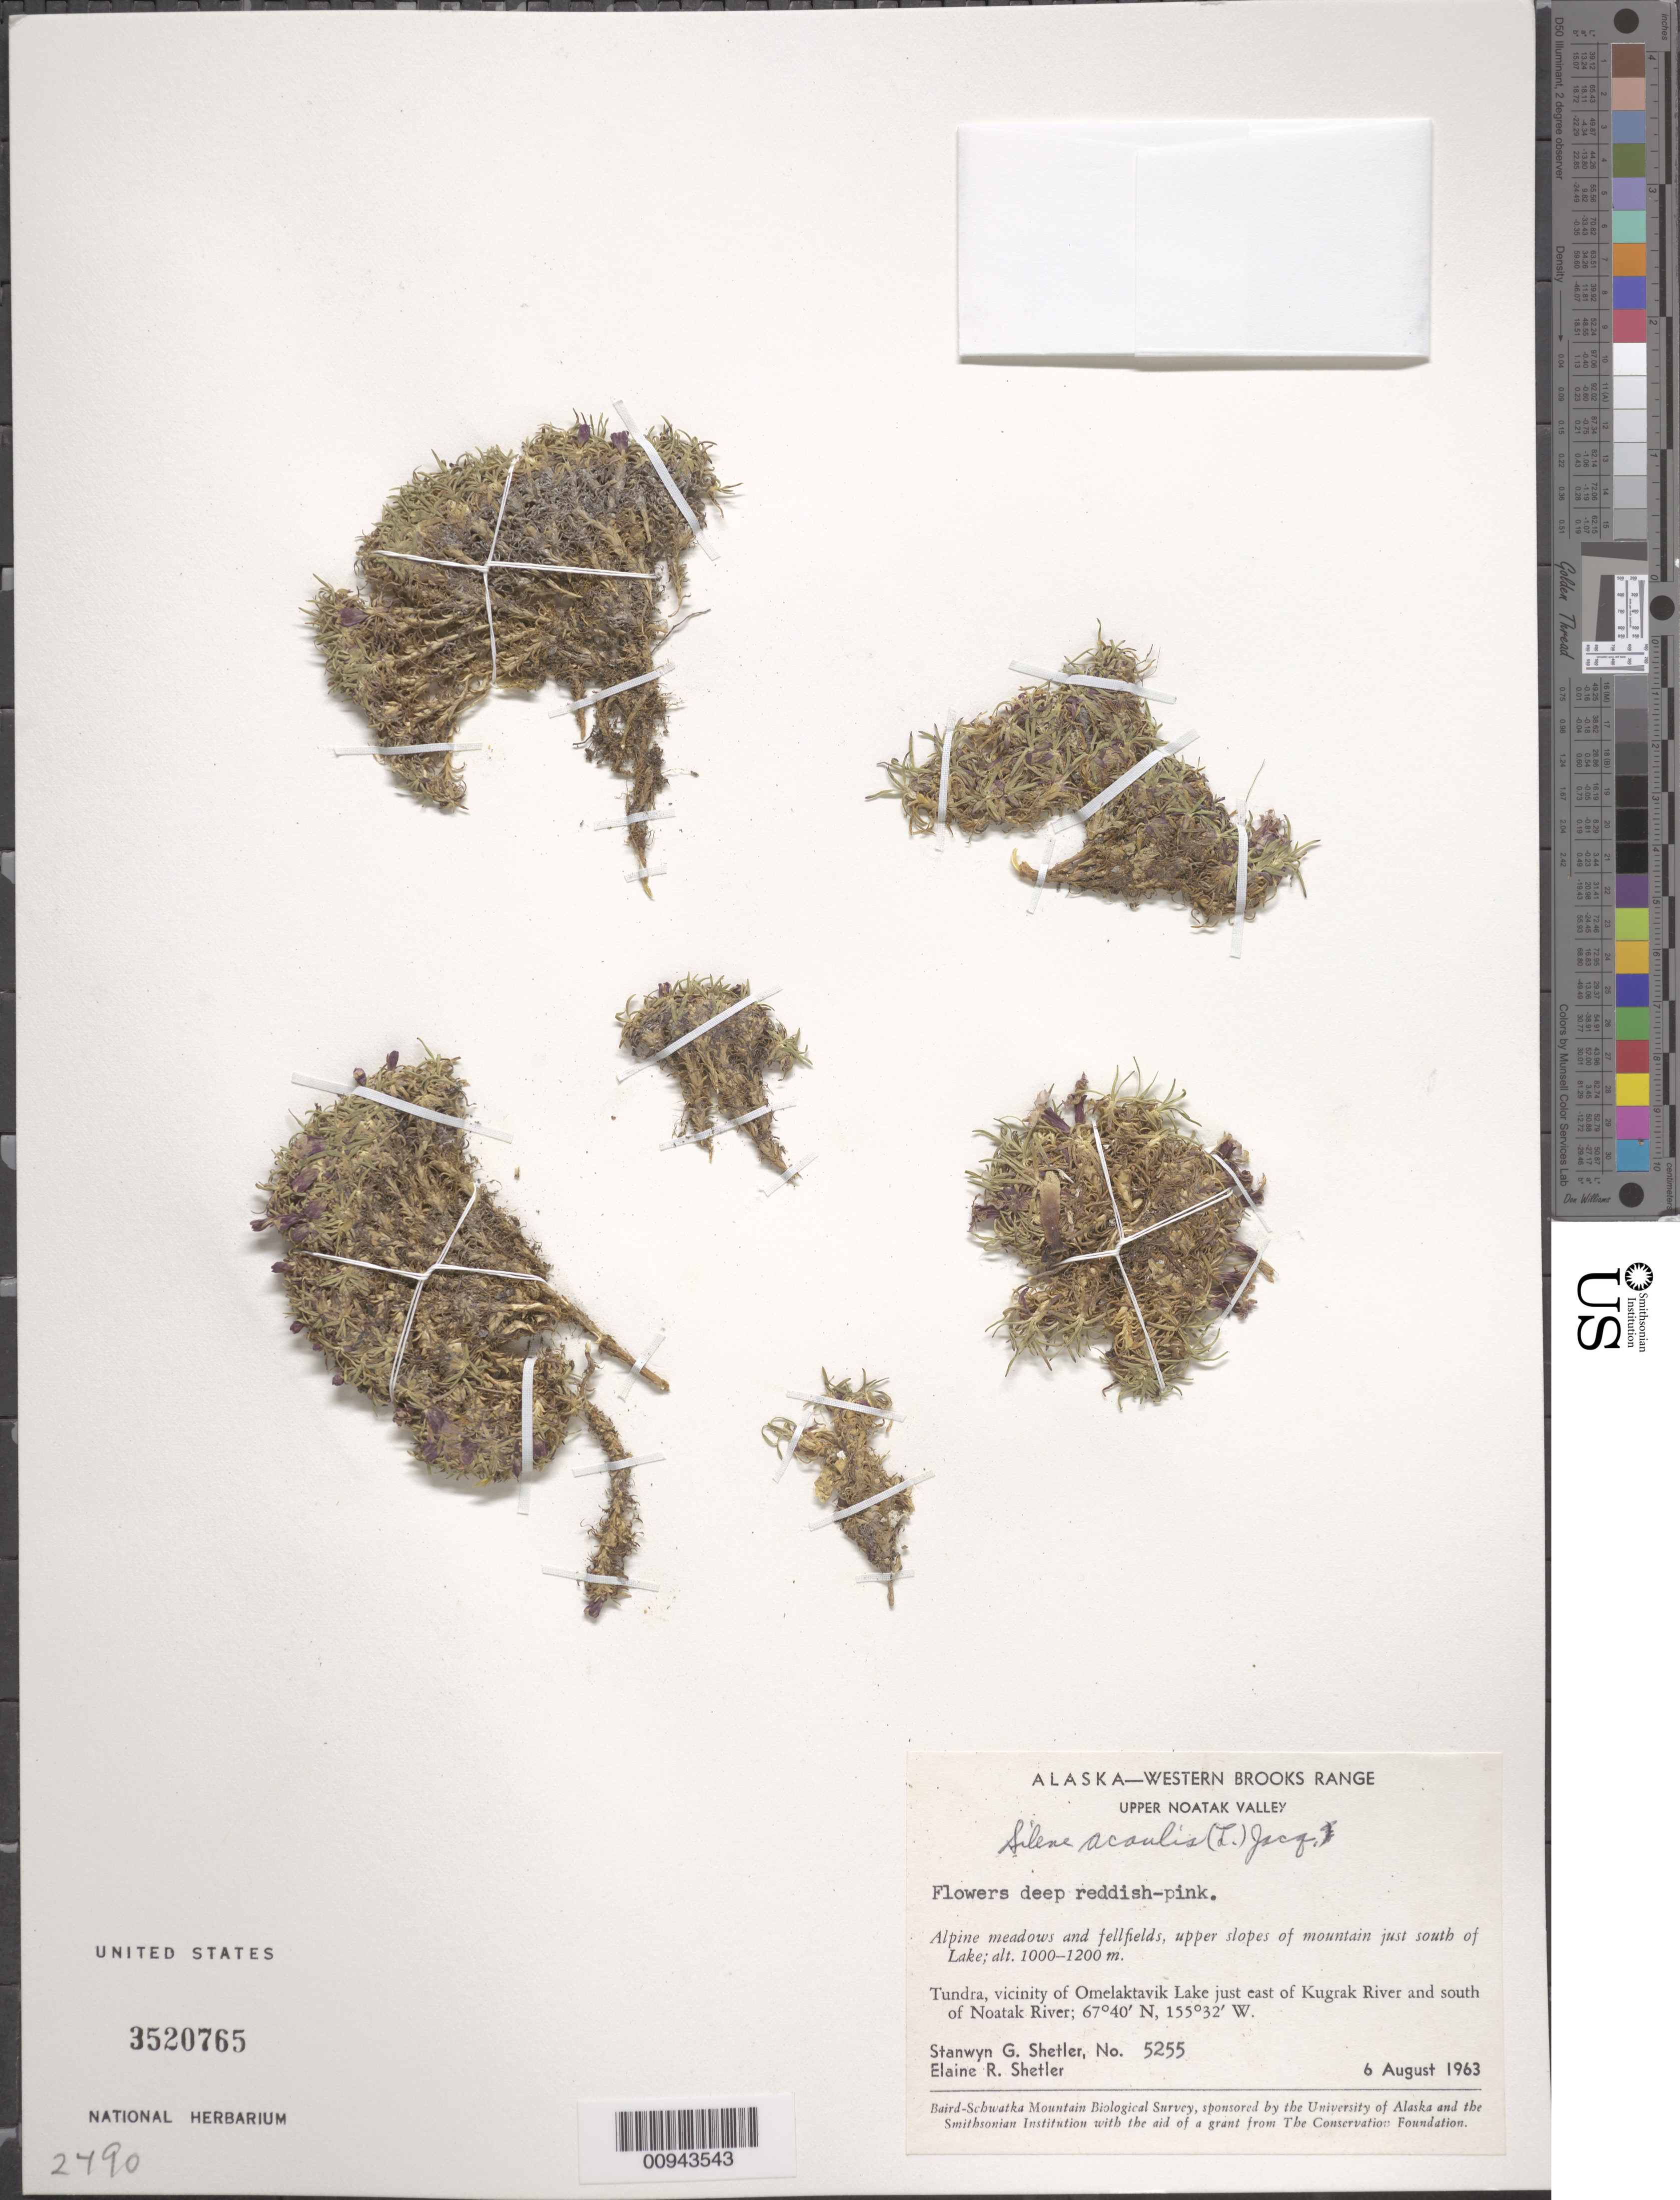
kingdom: Plantae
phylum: Tracheophyta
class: Magnoliopsida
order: Caryophyllales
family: Caryophyllaceae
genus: Silene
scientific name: Silene acaulis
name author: (L.) Jacq.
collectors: S. Shetler & E. R. Shetler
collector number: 5255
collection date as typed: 06 Aug 1963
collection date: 1963-08-06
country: United States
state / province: Alaska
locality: Vicinity of Omelaktavik Lake just east of Kugrak River and south of Noatak River. Western Brooks Range, Upper Noatak Valley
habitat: Tundra. Alpine meadows and fellfields, upper slopes of mountain just south of Lake.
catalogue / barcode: US 3520765